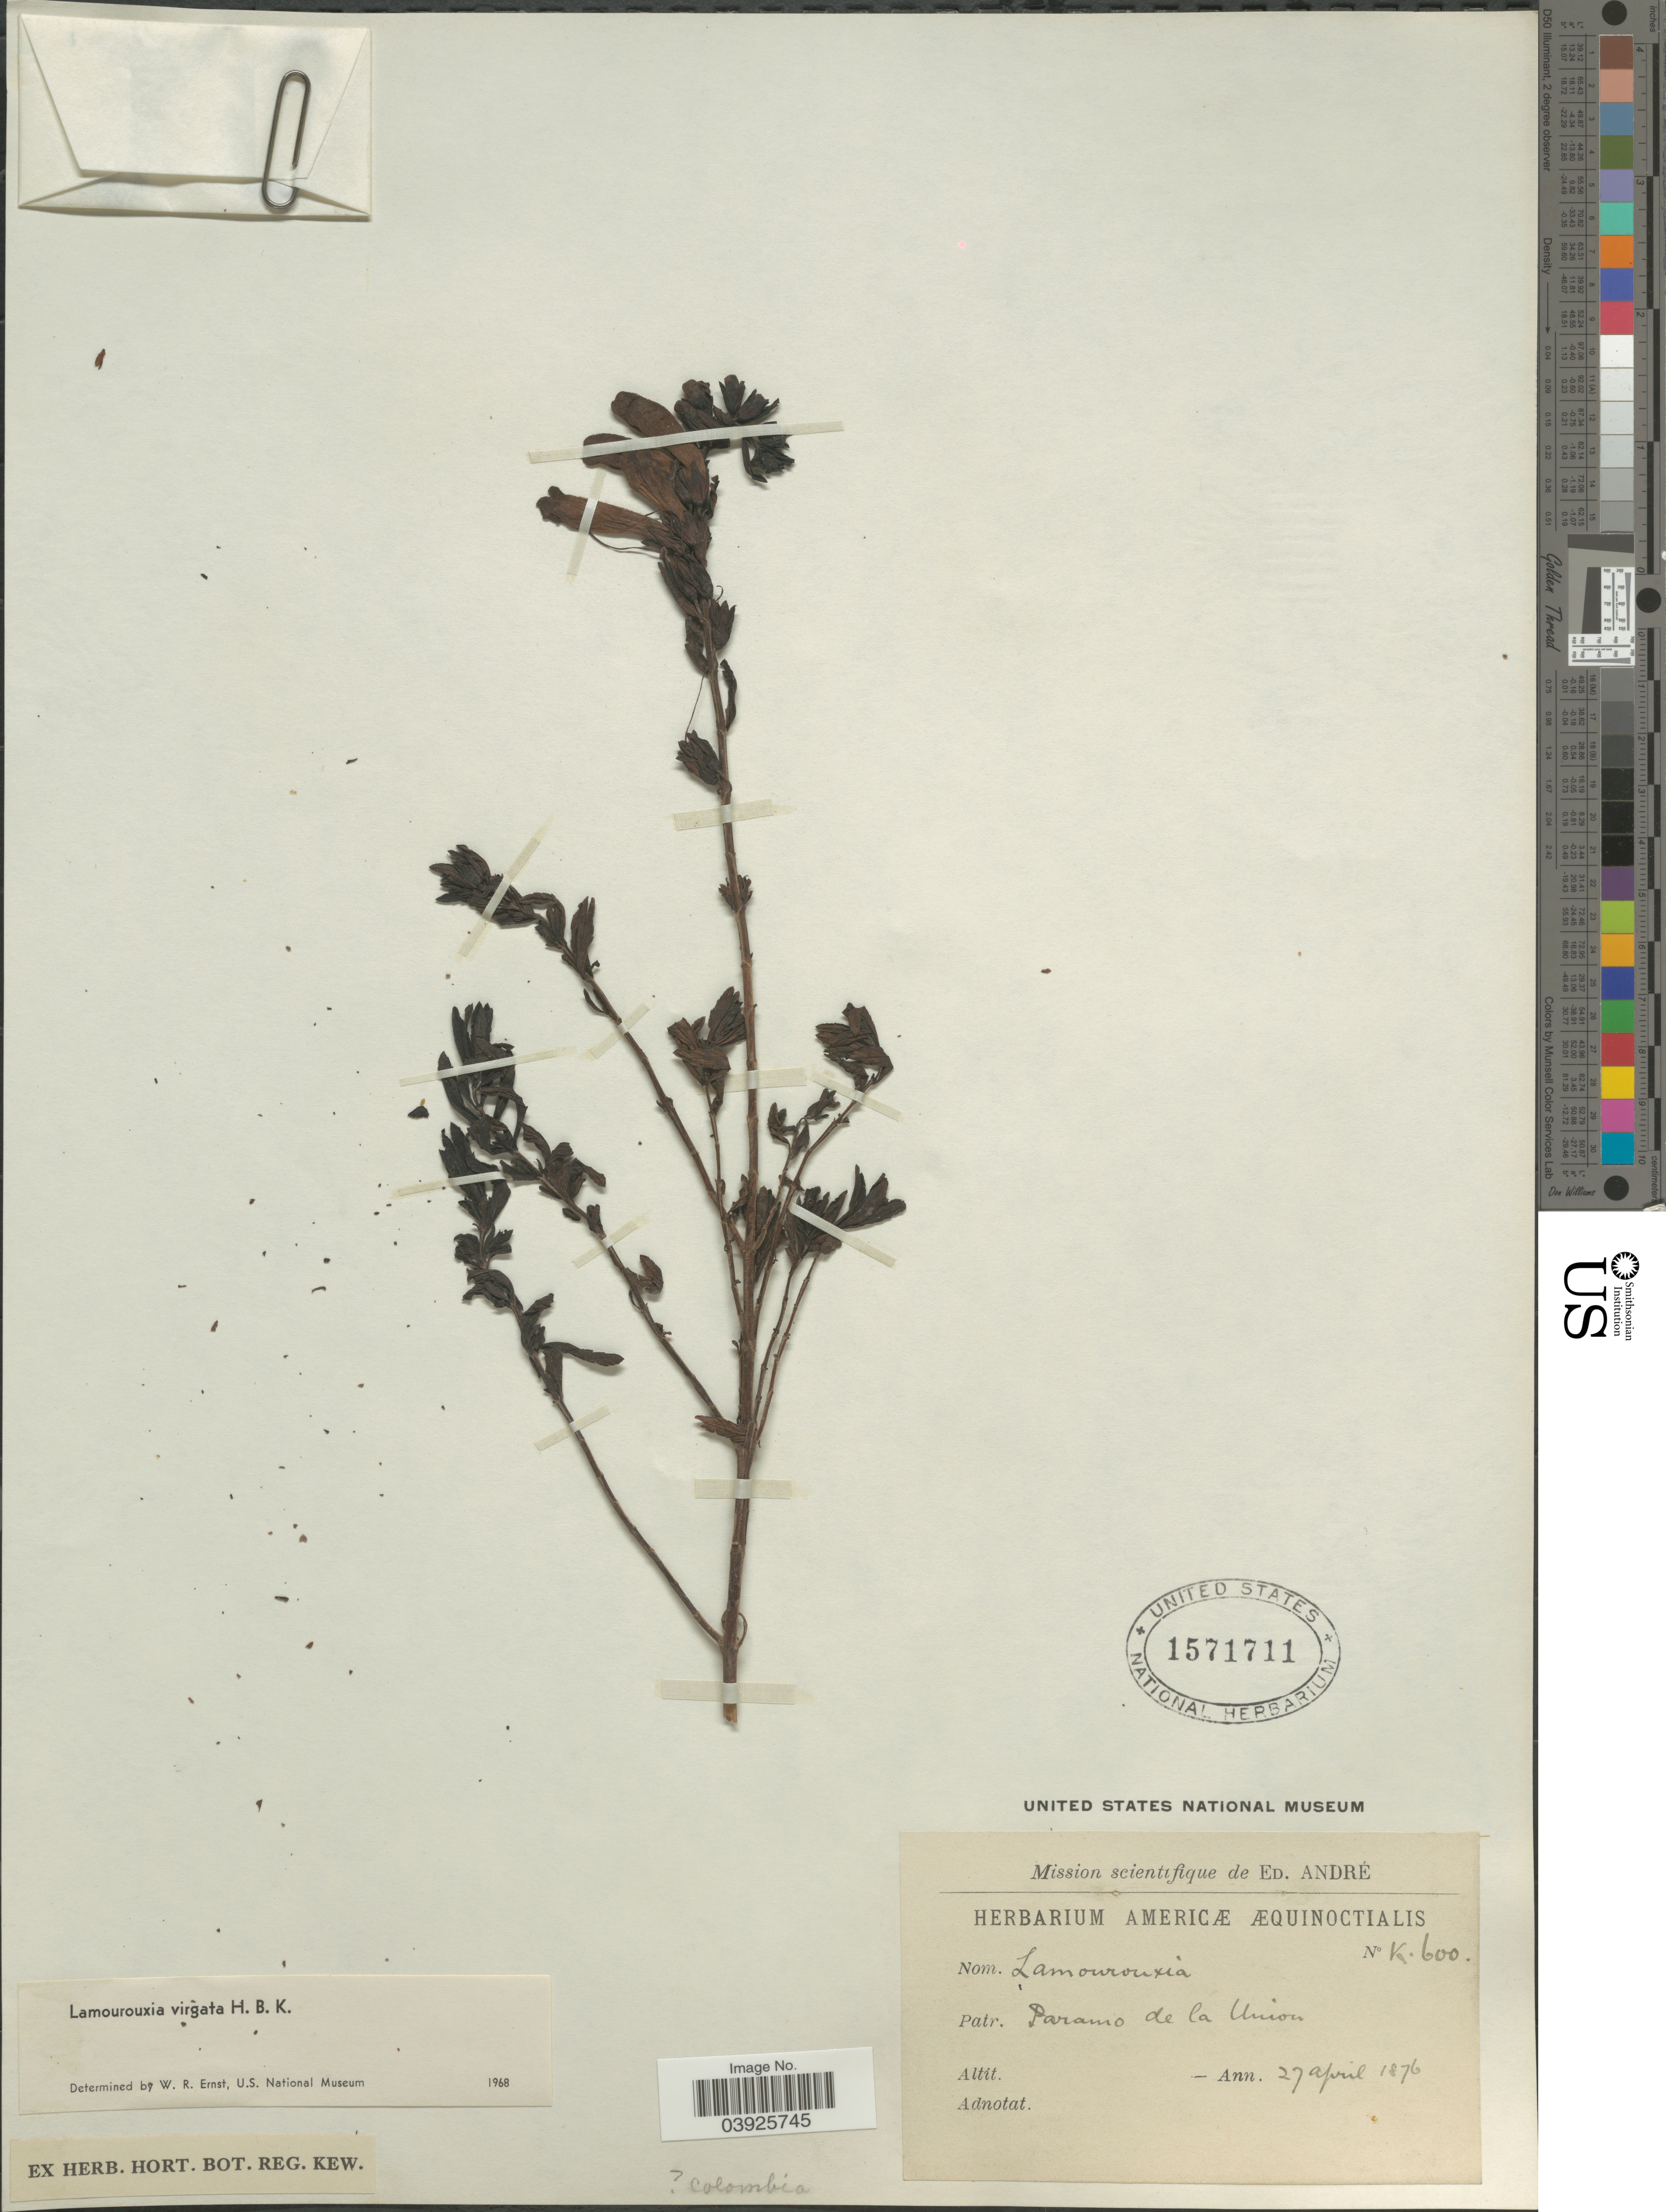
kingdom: Plantae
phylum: Tracheophyta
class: Magnoliopsida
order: Lamiales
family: Orobanchaceae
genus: Lamourouxia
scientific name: Lamourouxia virgata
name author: Kunth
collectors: E. Andre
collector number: K600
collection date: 1876-04-27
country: Colombia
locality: Paramo de Union.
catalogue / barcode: US 1571711